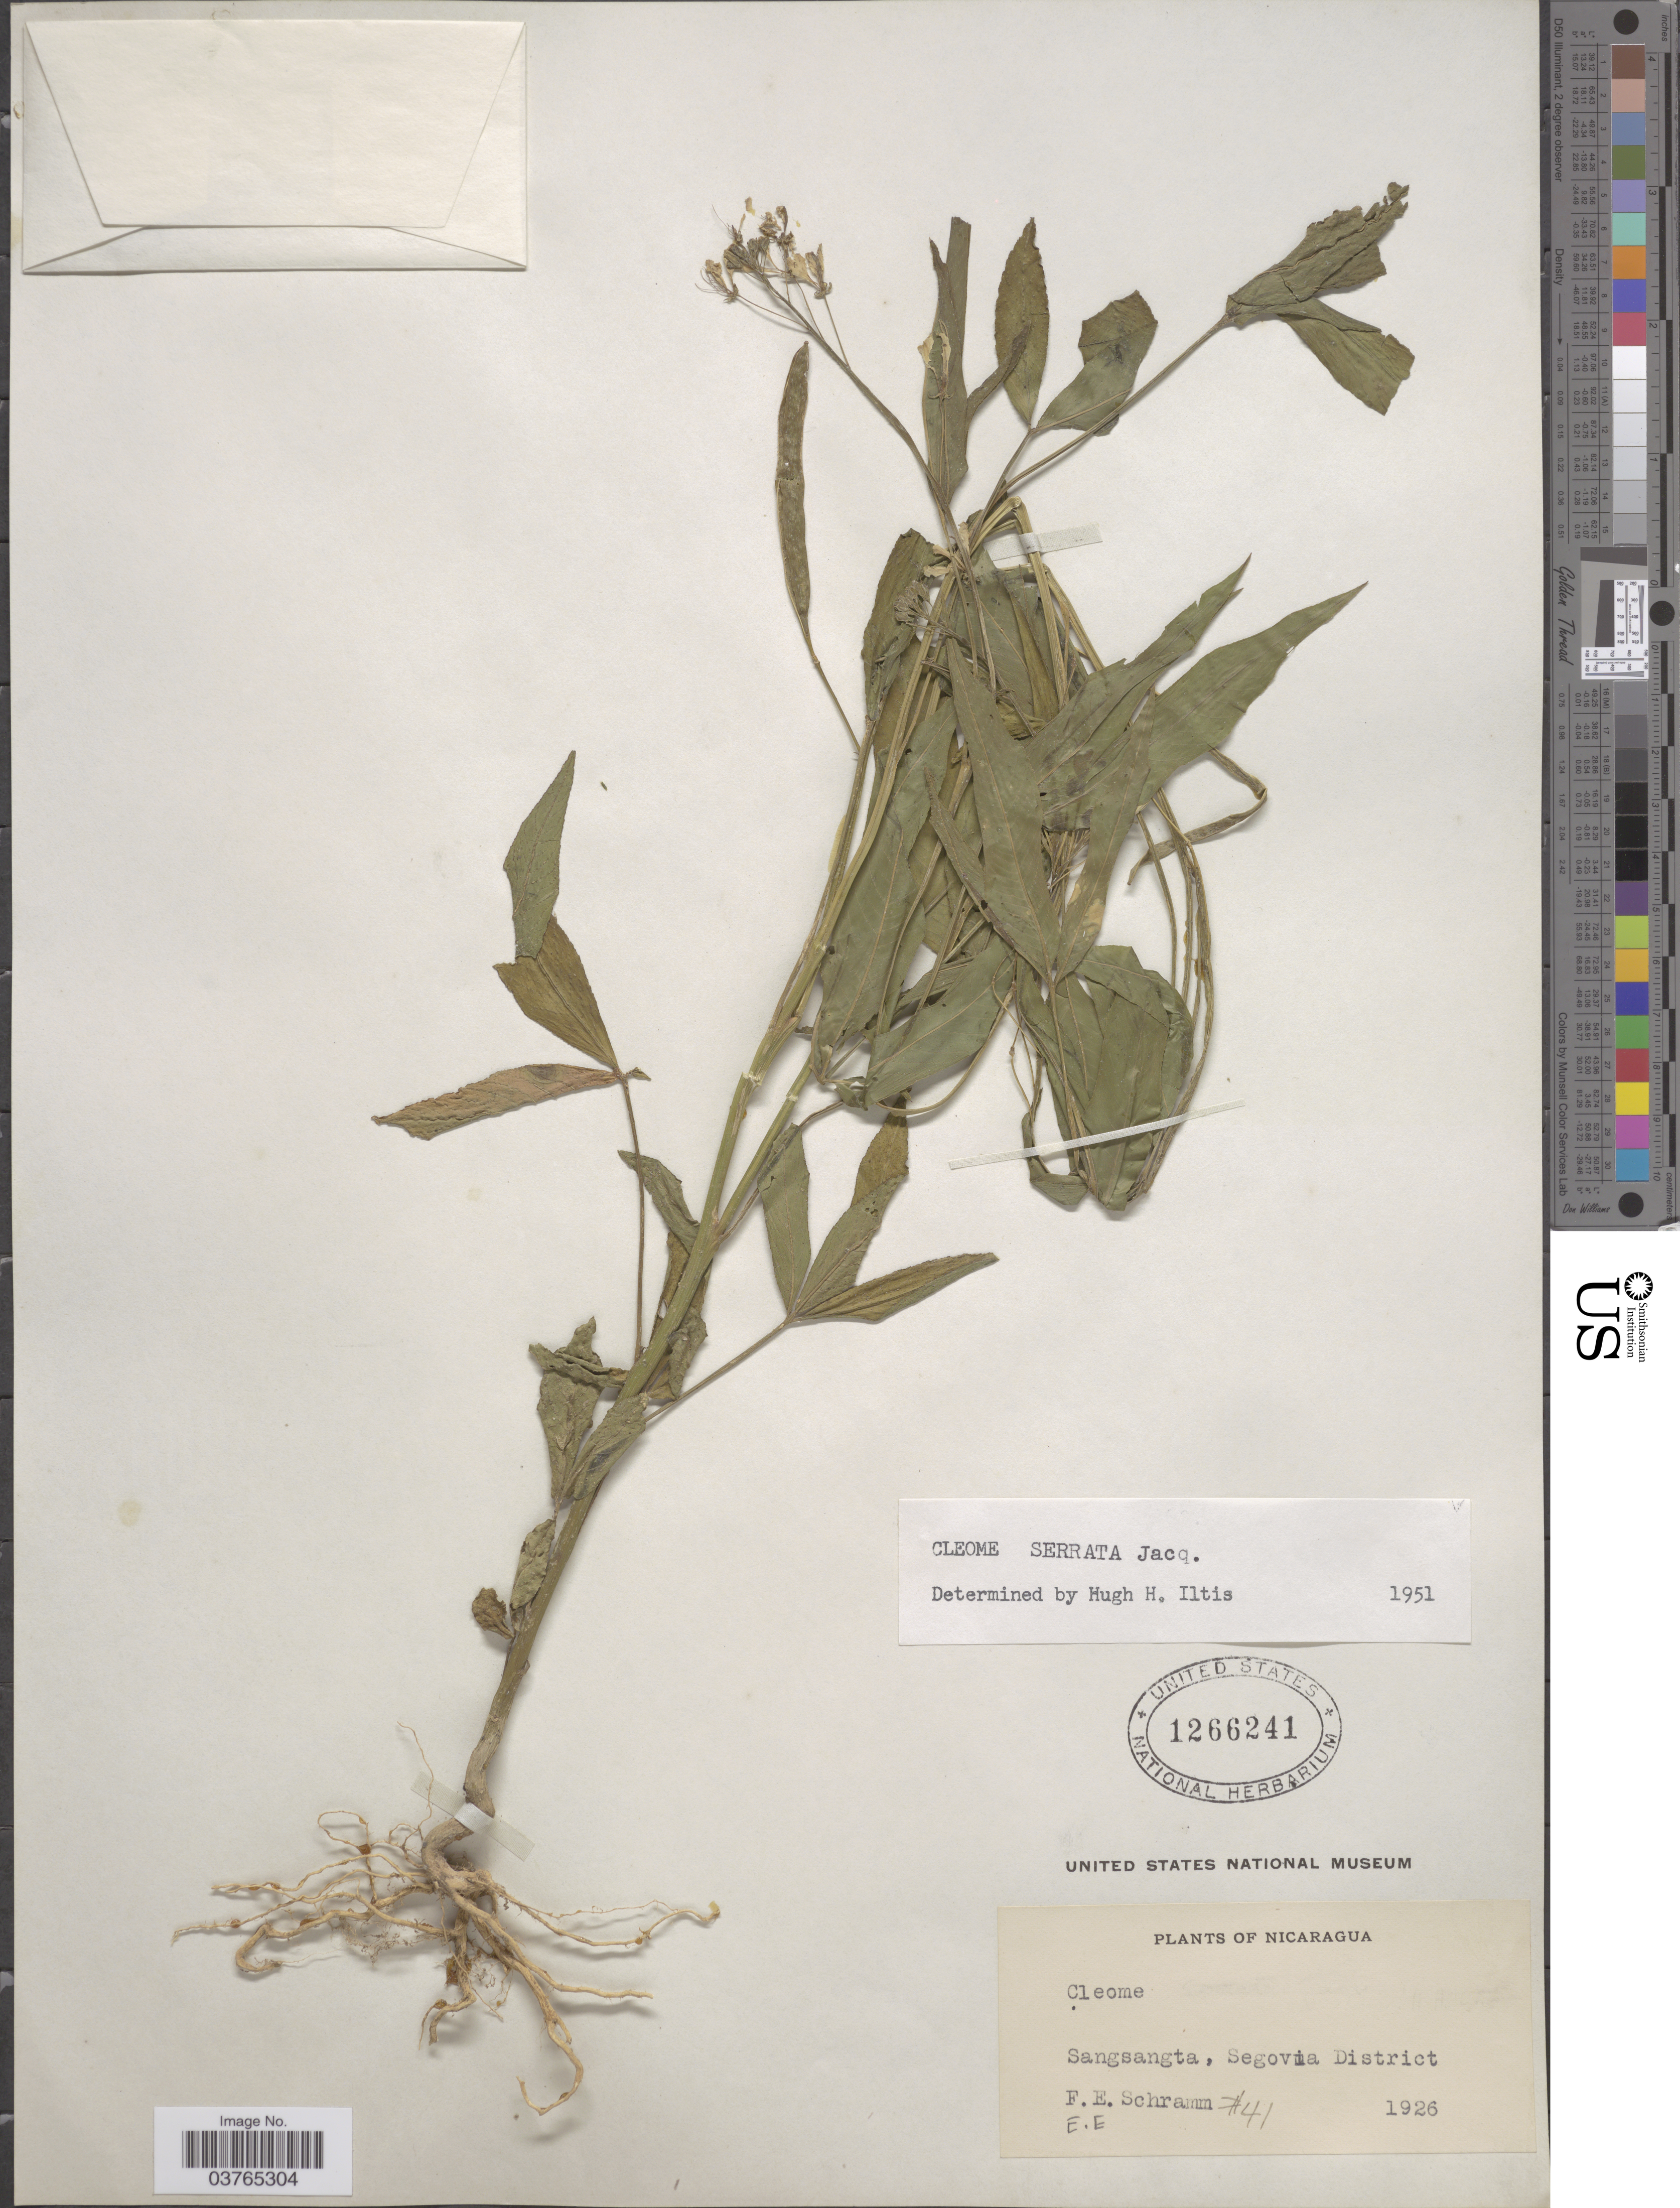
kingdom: Plantae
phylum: Tracheophyta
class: Magnoliopsida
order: Brassicales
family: Cleomaceae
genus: Cleoserrata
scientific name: Cleoserrata serrata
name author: (Jacq.) Iltis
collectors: F. E. Schramm & E. Schramm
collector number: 41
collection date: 1926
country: Nicaragua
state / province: Nueva Segovia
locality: Sangsangta, Segovia District.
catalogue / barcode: US 1266241